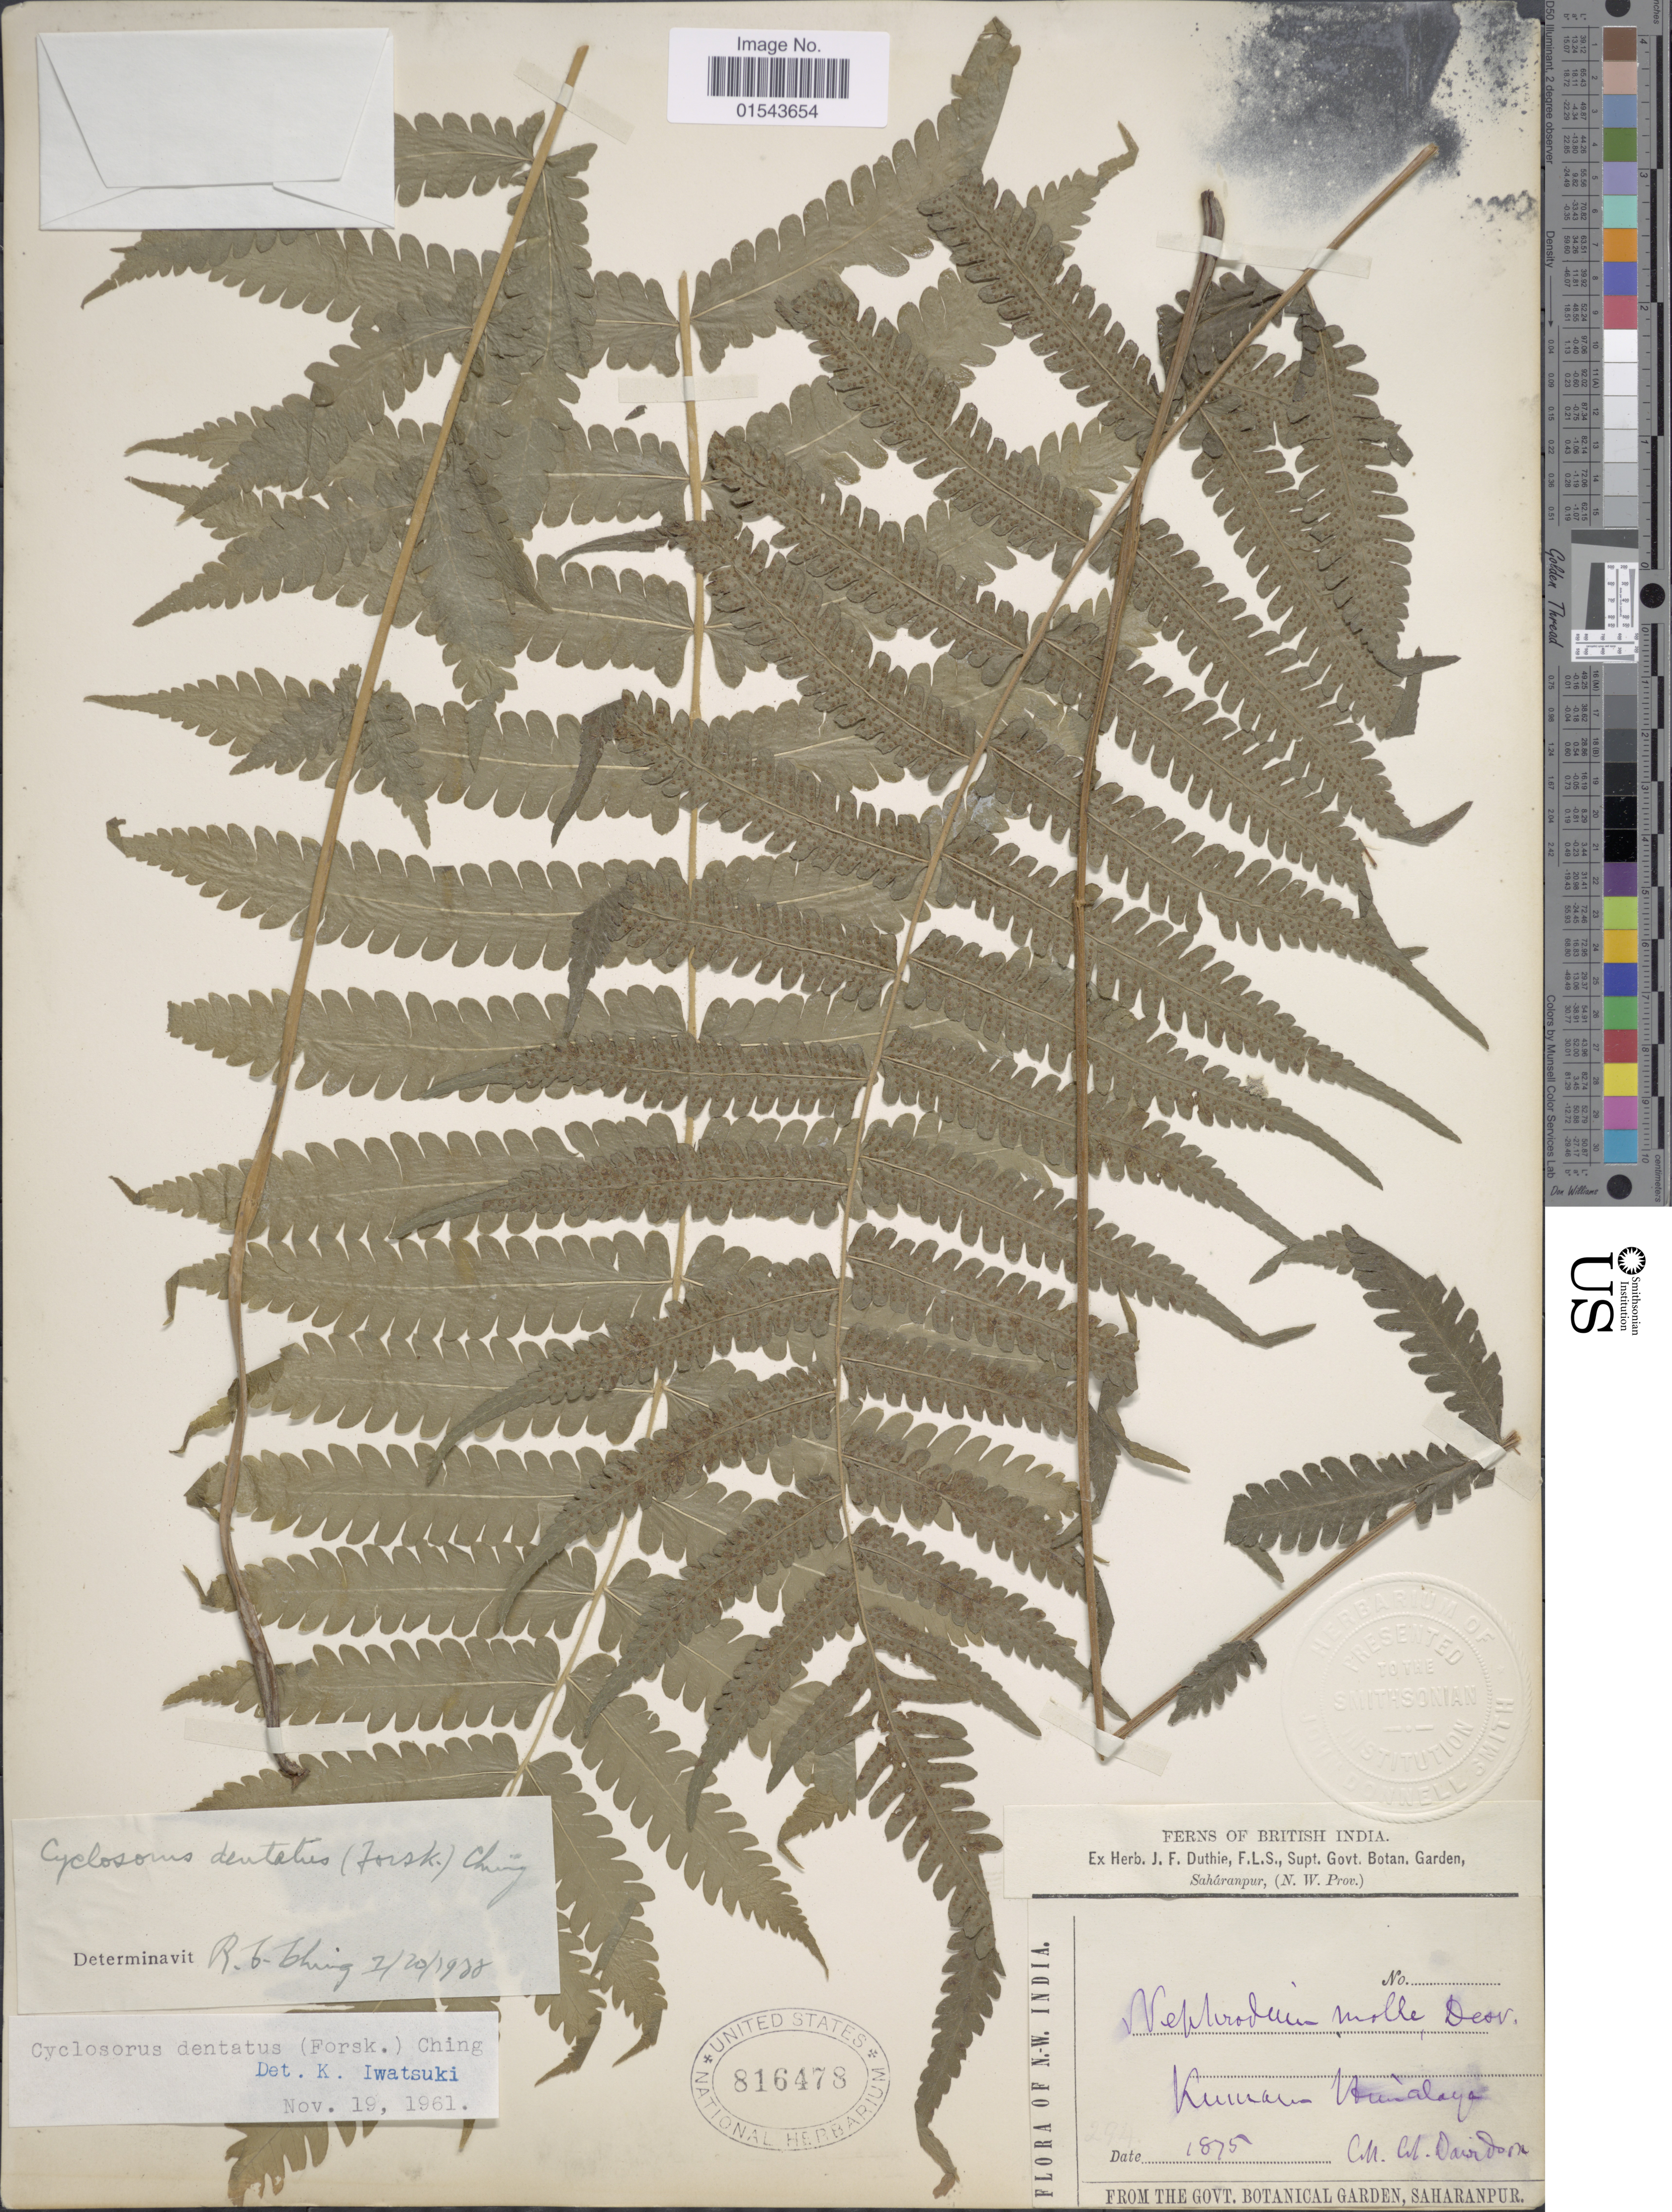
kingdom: Plantae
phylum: Tracheophyta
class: Polypodiopsida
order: Polypodiales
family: Thelypteridaceae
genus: Christella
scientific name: Christella dentata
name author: (Forssk.) Brownsey & Jermy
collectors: C. Davidson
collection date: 1875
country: India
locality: British India. Saharanpur, Kumaun Himalaya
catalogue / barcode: US 816478